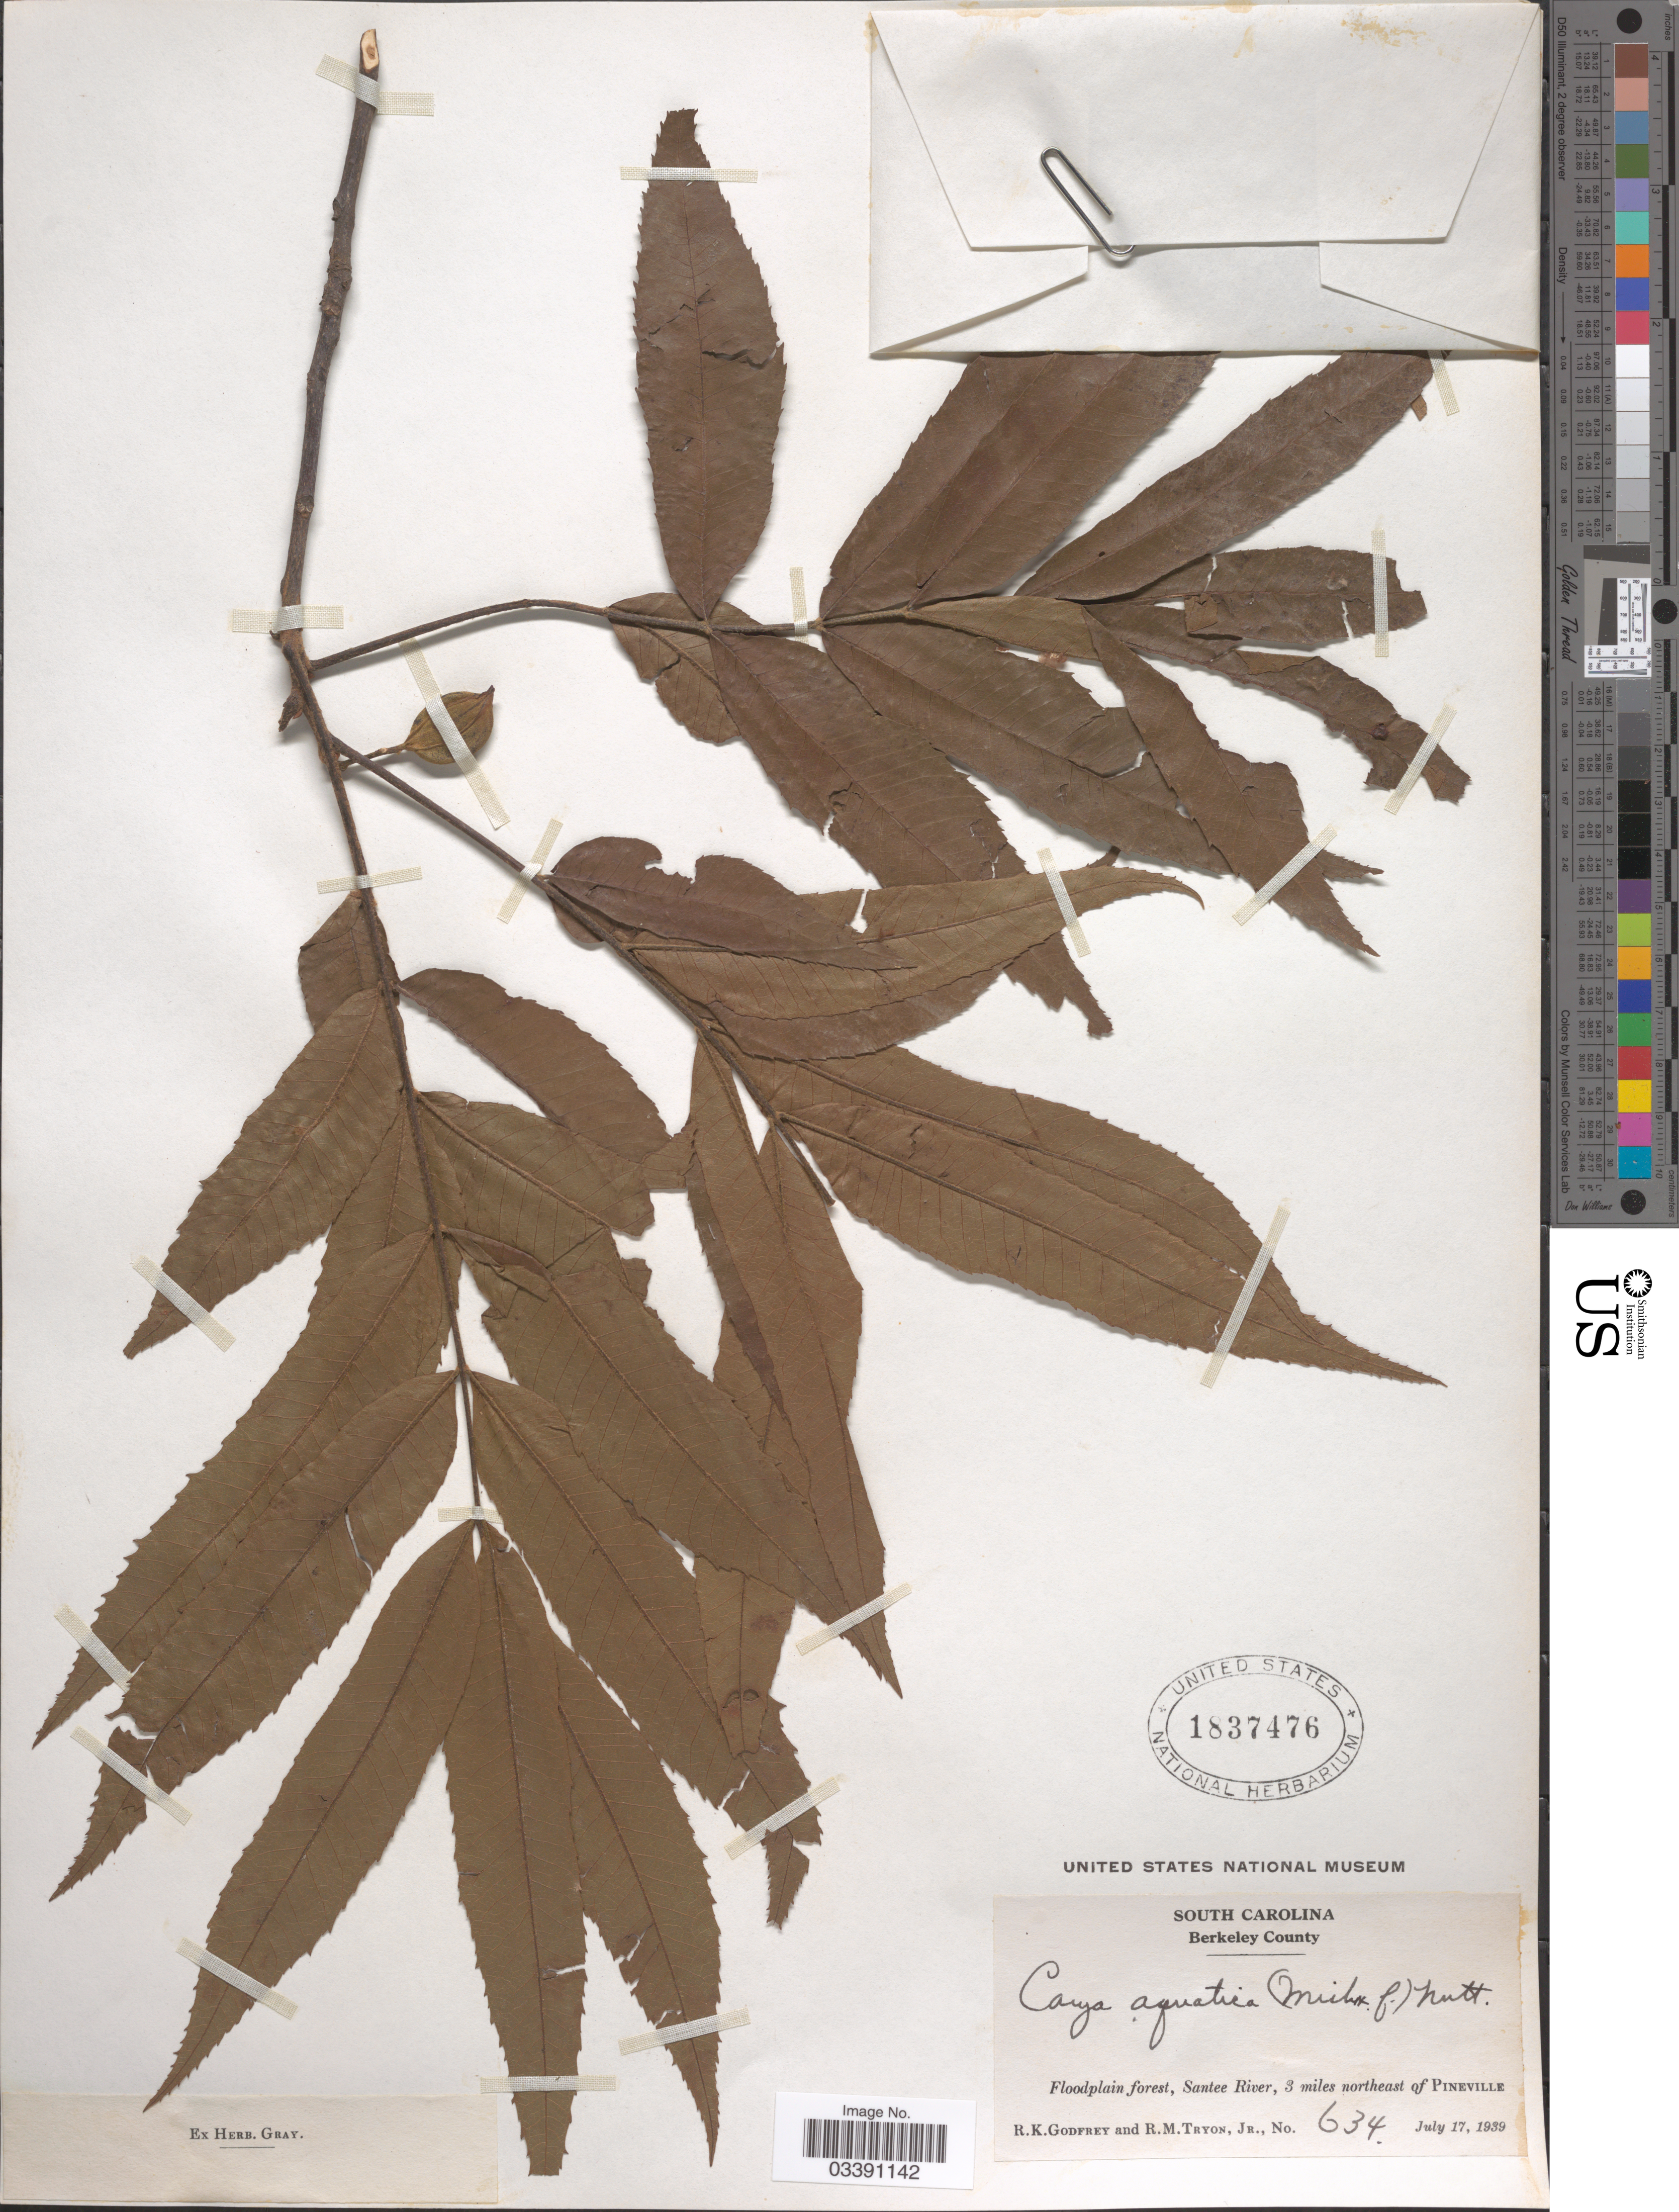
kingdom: Plantae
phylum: Tracheophyta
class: Magnoliopsida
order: Fagales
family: Juglandaceae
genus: Carya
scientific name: Carya aquatica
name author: (F. Michx.) Nutt.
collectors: R. K. Godfrey & R. Tryon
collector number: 634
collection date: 1939-07-17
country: United States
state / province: South Carolina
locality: Berkeley County. Floodplain forest, Santee River, 3 miles northeast of Pineville.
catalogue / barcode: US 1837476